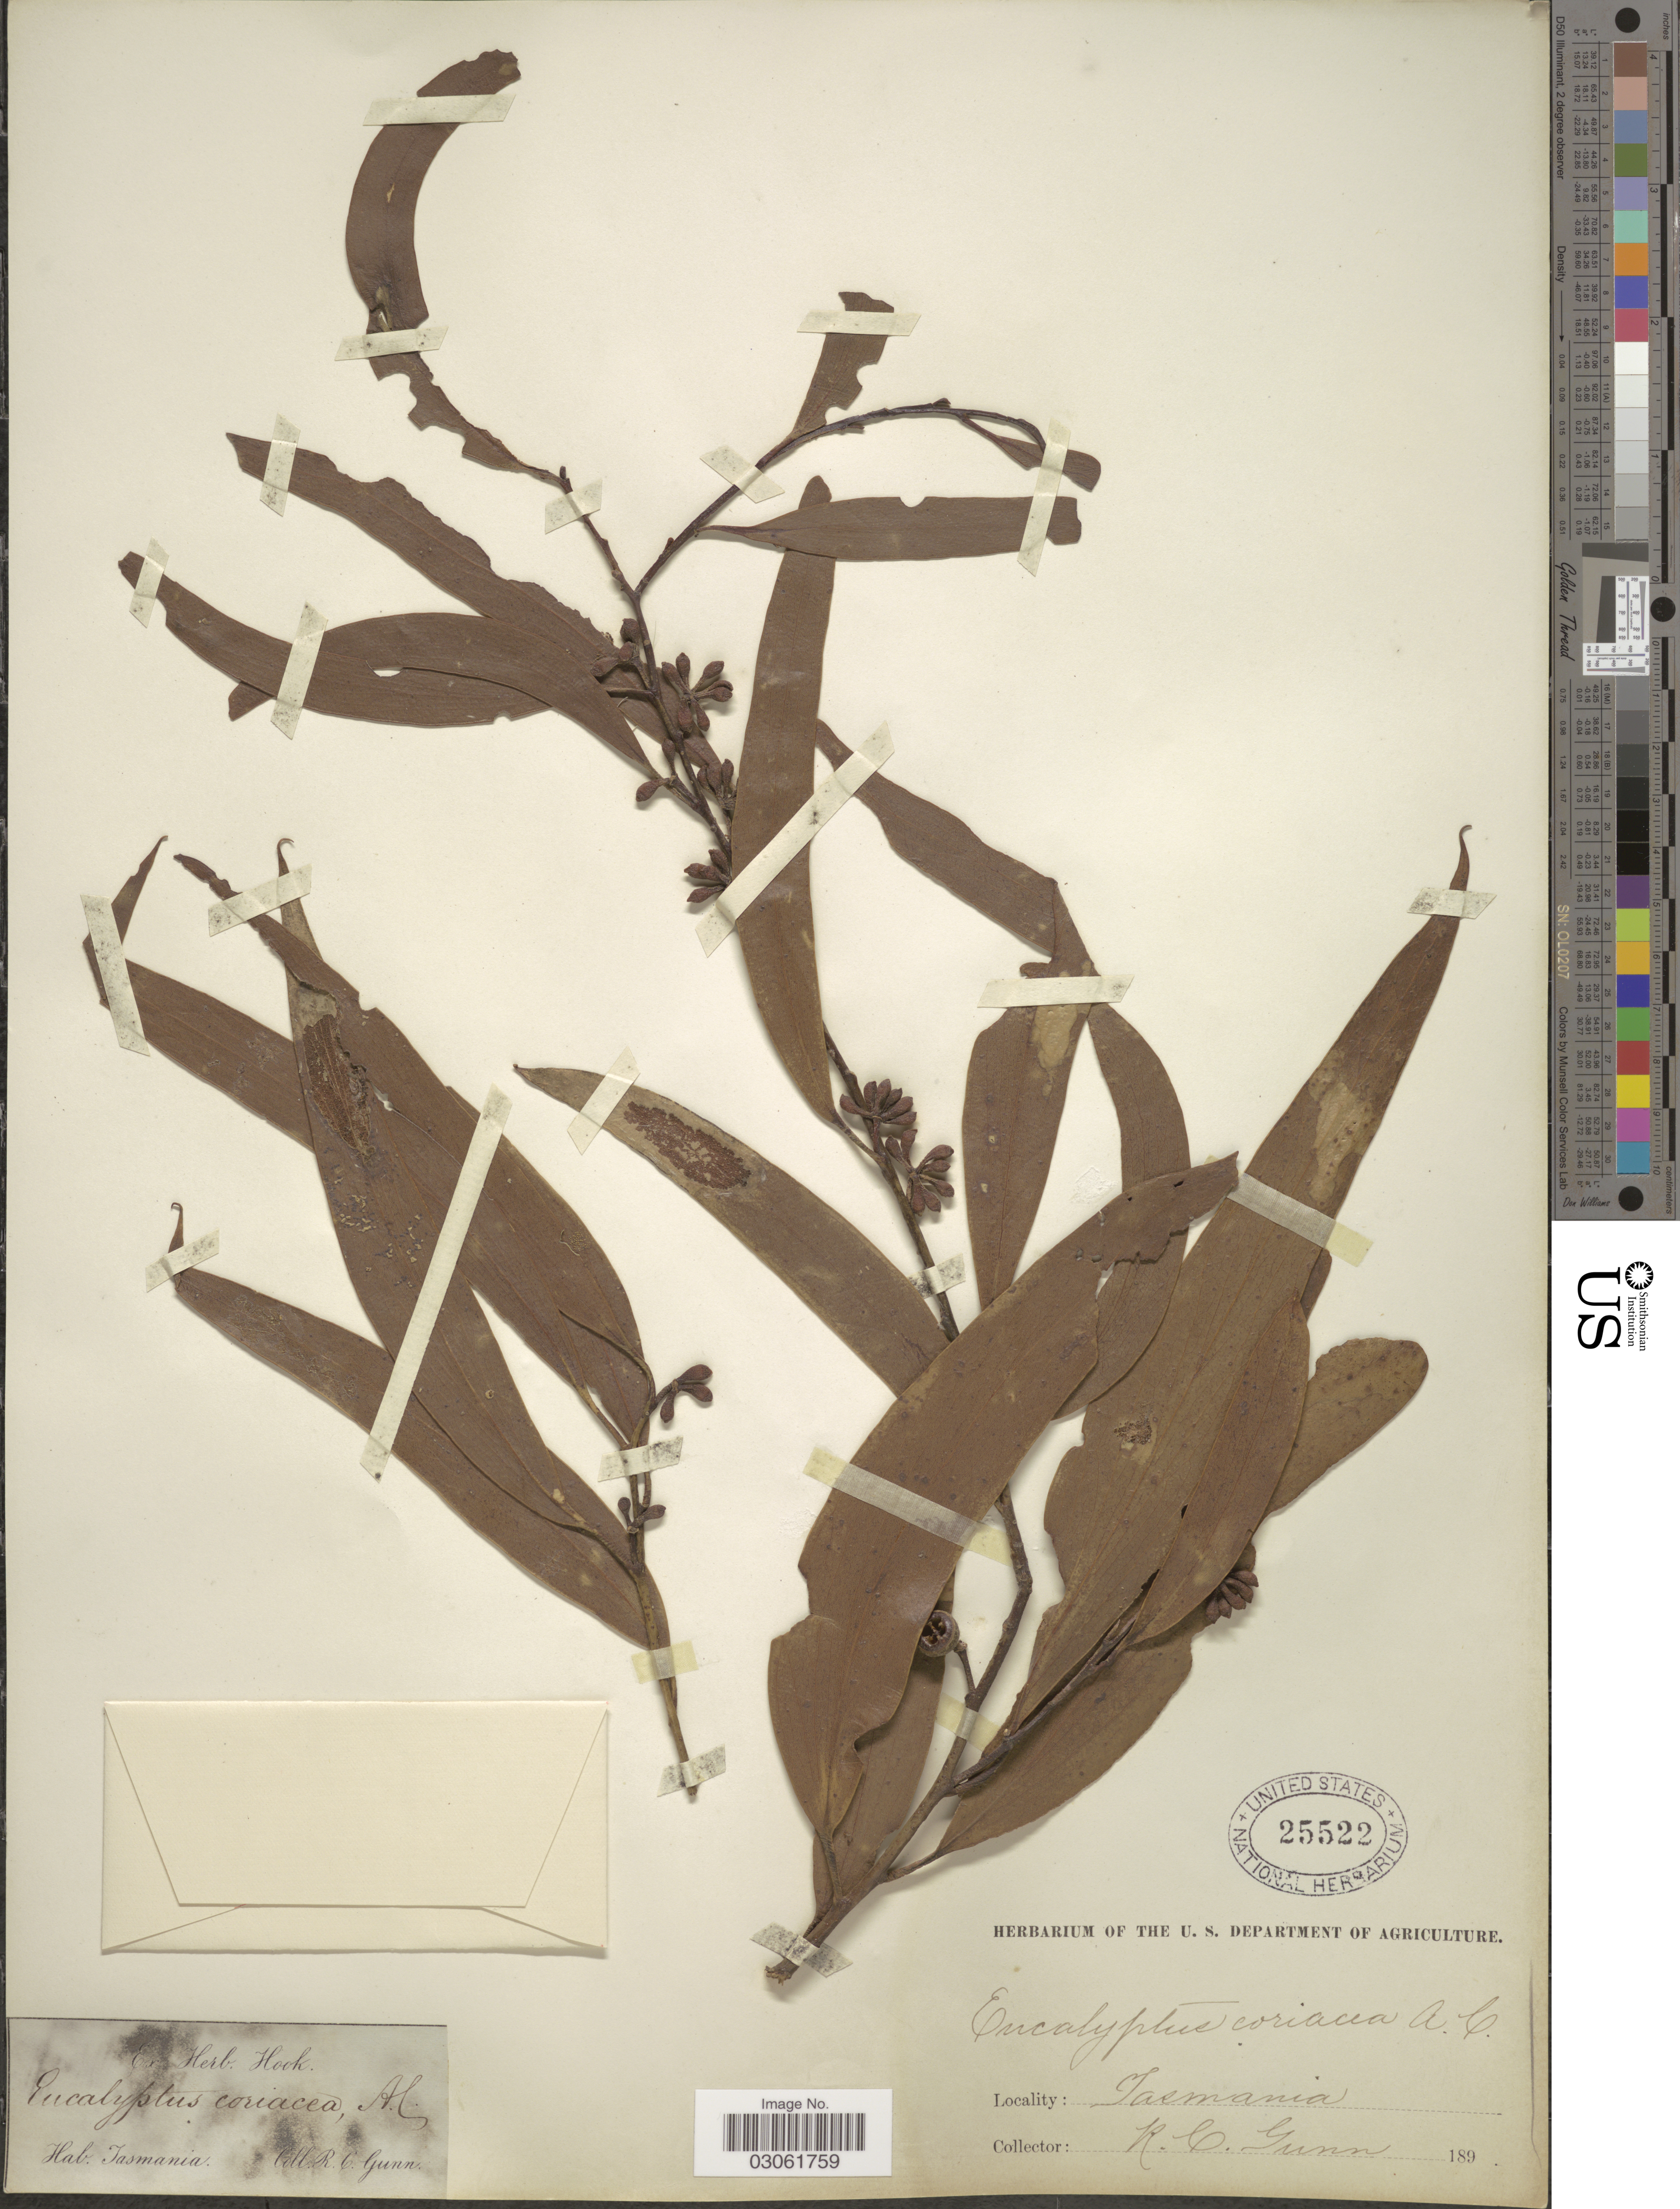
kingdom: Plantae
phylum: Tracheophyta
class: Magnoliopsida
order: Myrtales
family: Myrtaceae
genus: Eucalyptus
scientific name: Eucalyptus pauciflora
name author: Sieber ex Spreng.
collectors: R. Gunn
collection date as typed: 189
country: Australia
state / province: Tasmania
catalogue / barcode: US 25522